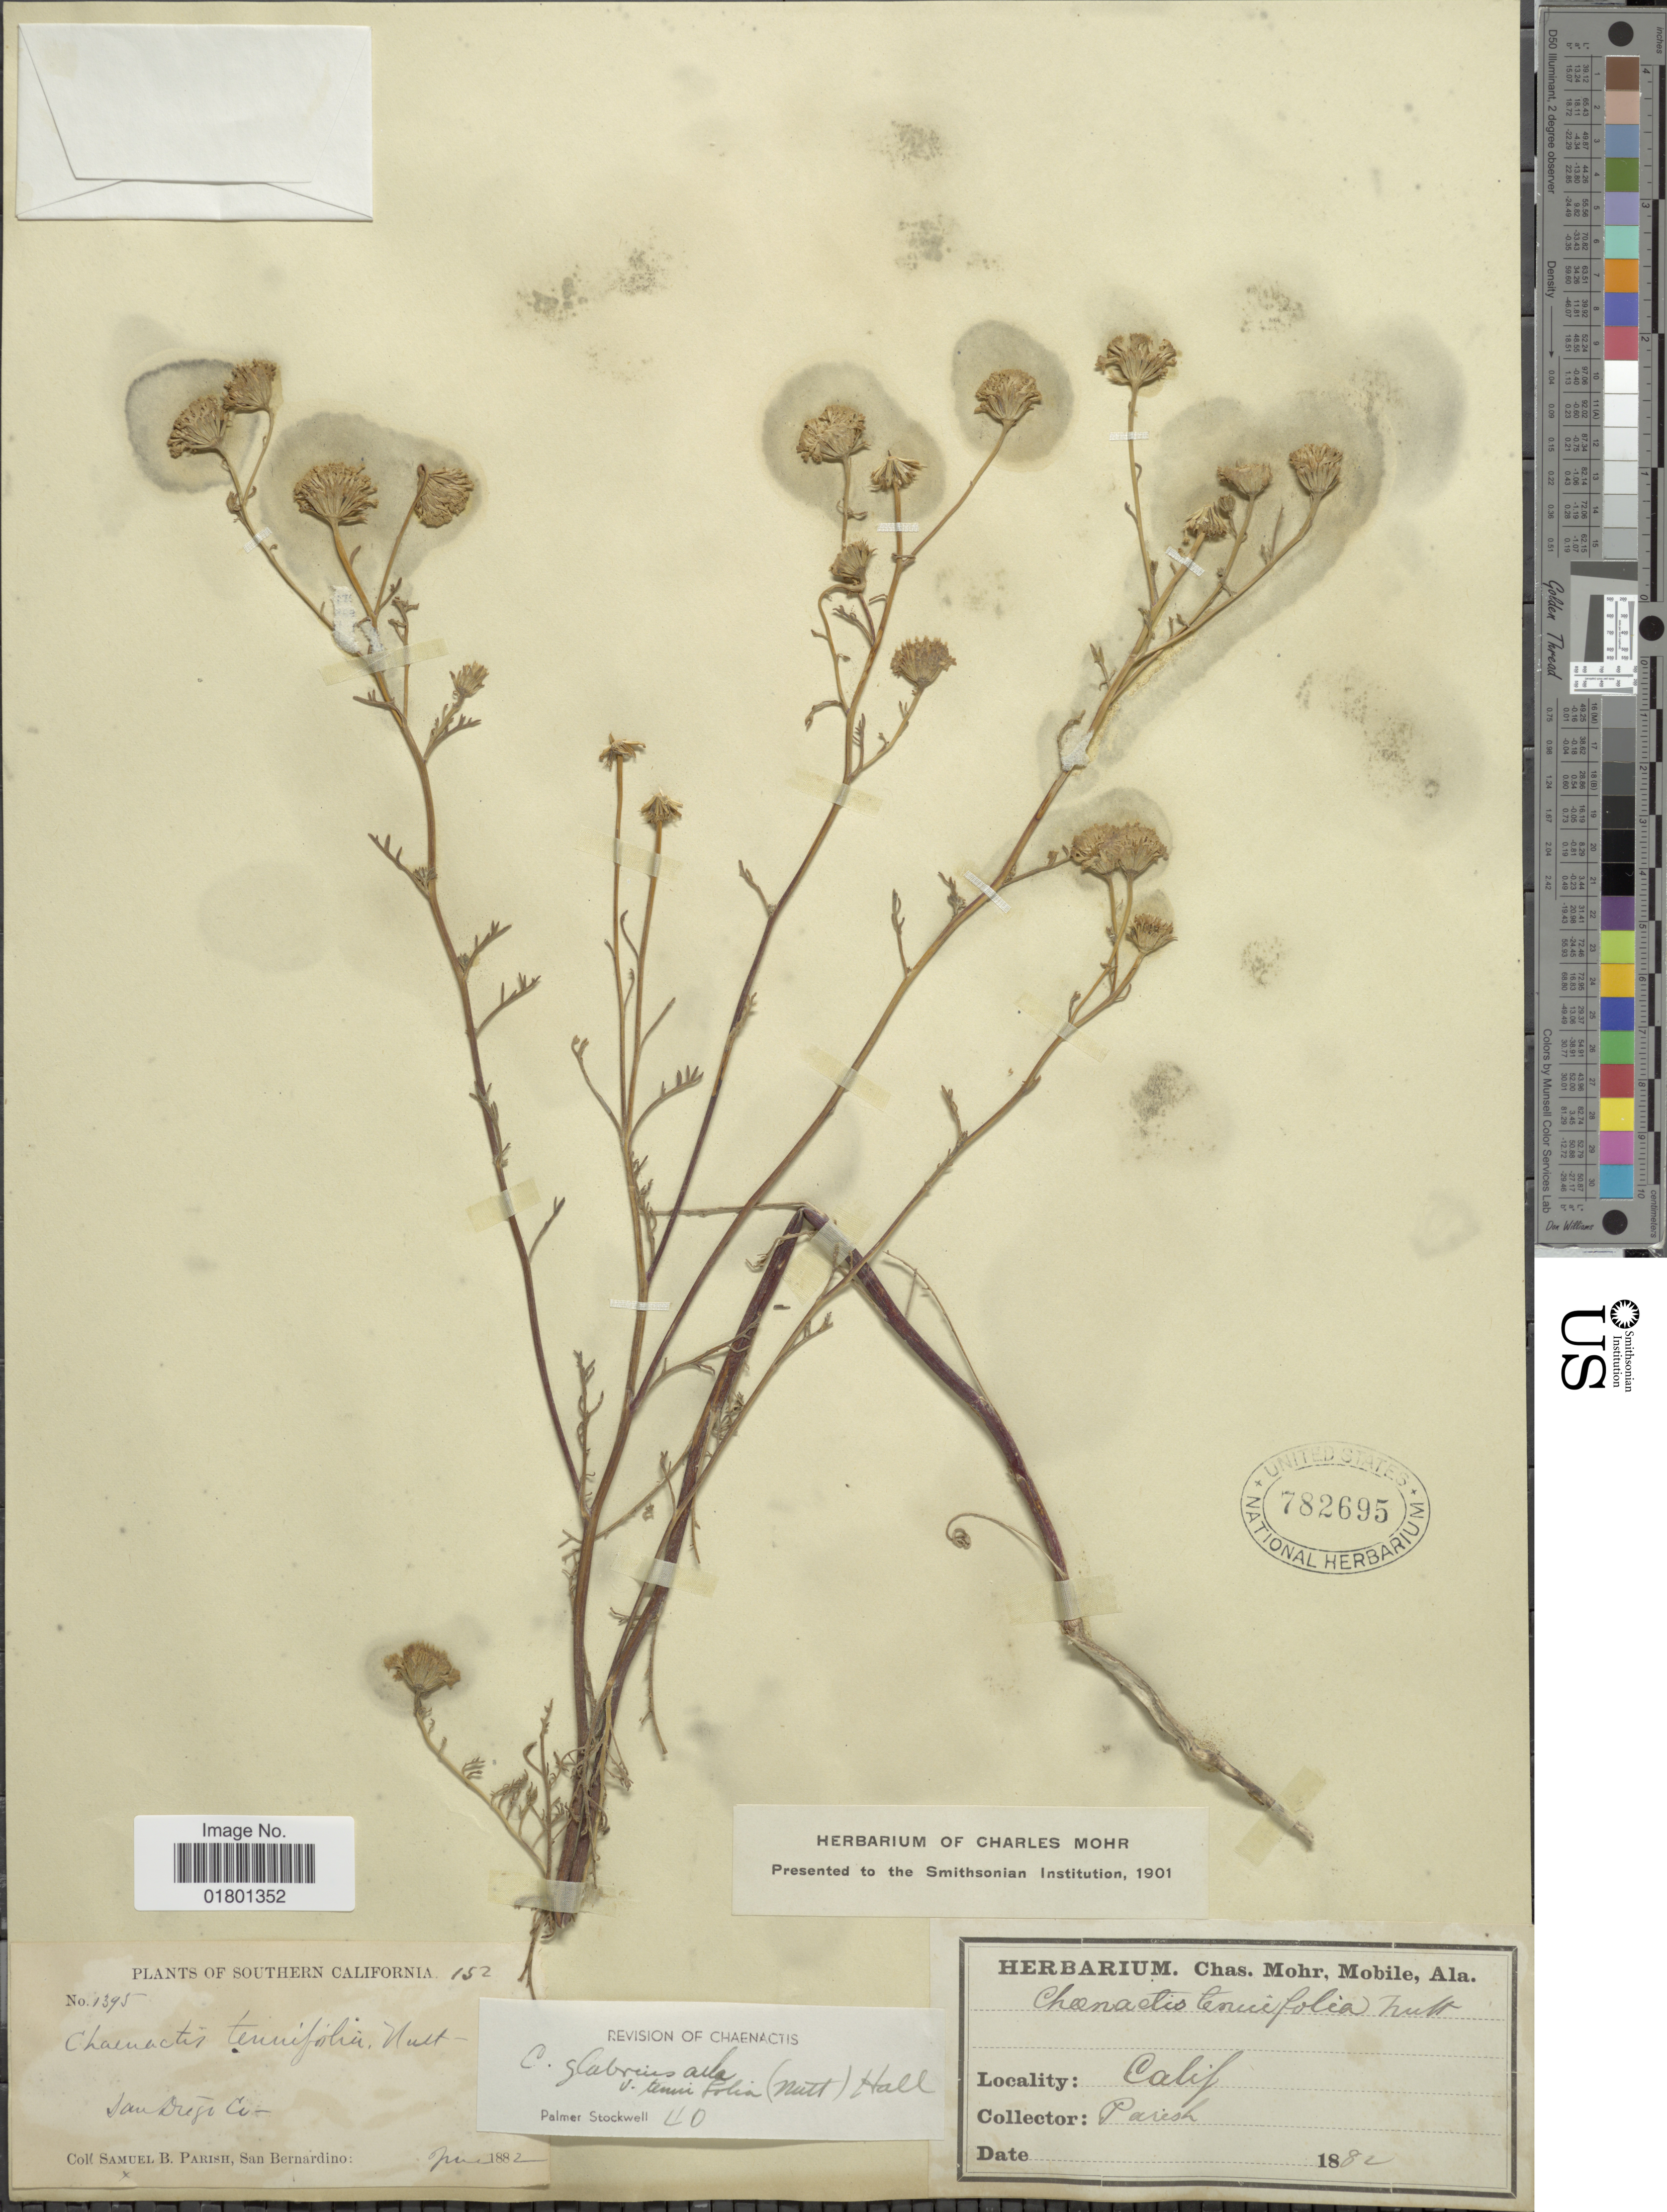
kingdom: Plantae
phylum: Tracheophyta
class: Magnoliopsida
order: Asterales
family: Asteraceae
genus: Chaenactis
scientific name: Chaenactis glabriuscula var. tenuifolia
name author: (Nutt.) Hall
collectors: S. B. Parish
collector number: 1395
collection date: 1882-11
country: United States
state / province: California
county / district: San Diego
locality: Southern California, San Diego Co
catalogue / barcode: US 782695